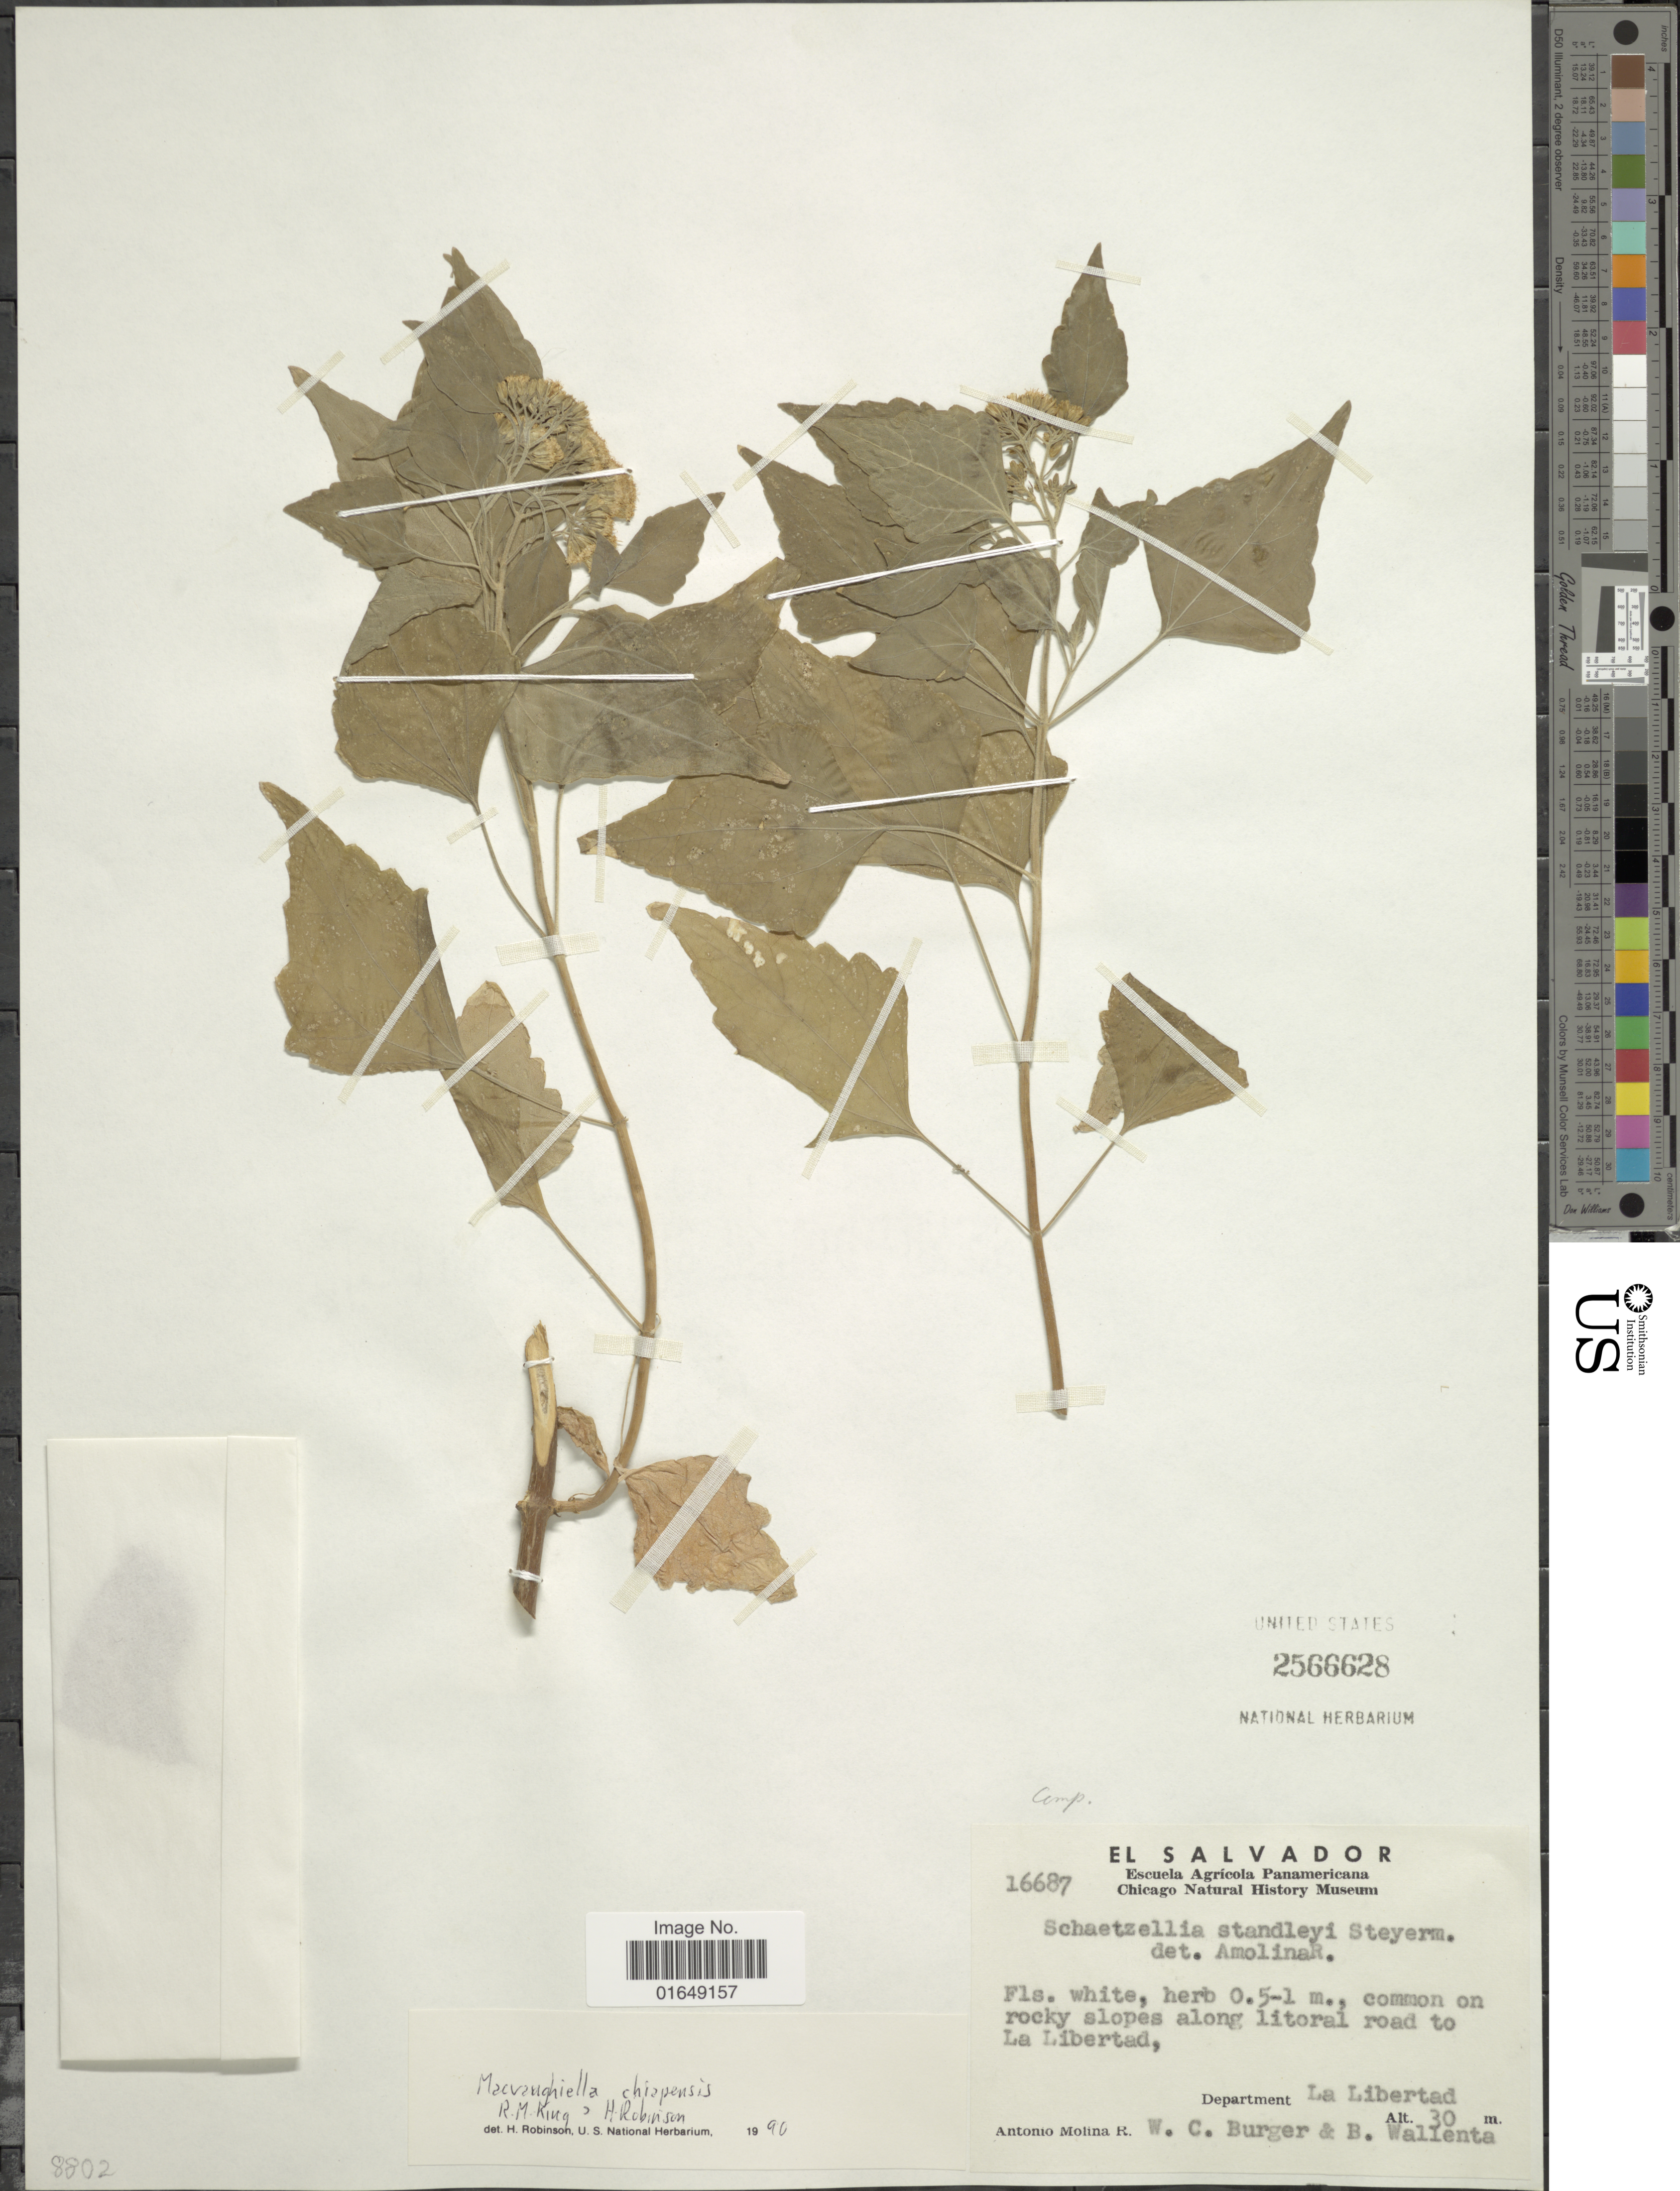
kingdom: Plantae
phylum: Tracheophyta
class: Magnoliopsida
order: Asterales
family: Asteraceae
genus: Macvaughiella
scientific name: Macvaughiella chiapensis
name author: R.M. King & H. Rob.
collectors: A. Molina R., W. Burger & B. Wallenta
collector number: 16687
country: El Salvador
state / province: La Libertad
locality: On rocky slopes along litoral road to La Libertad.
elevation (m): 30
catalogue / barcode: US 256668